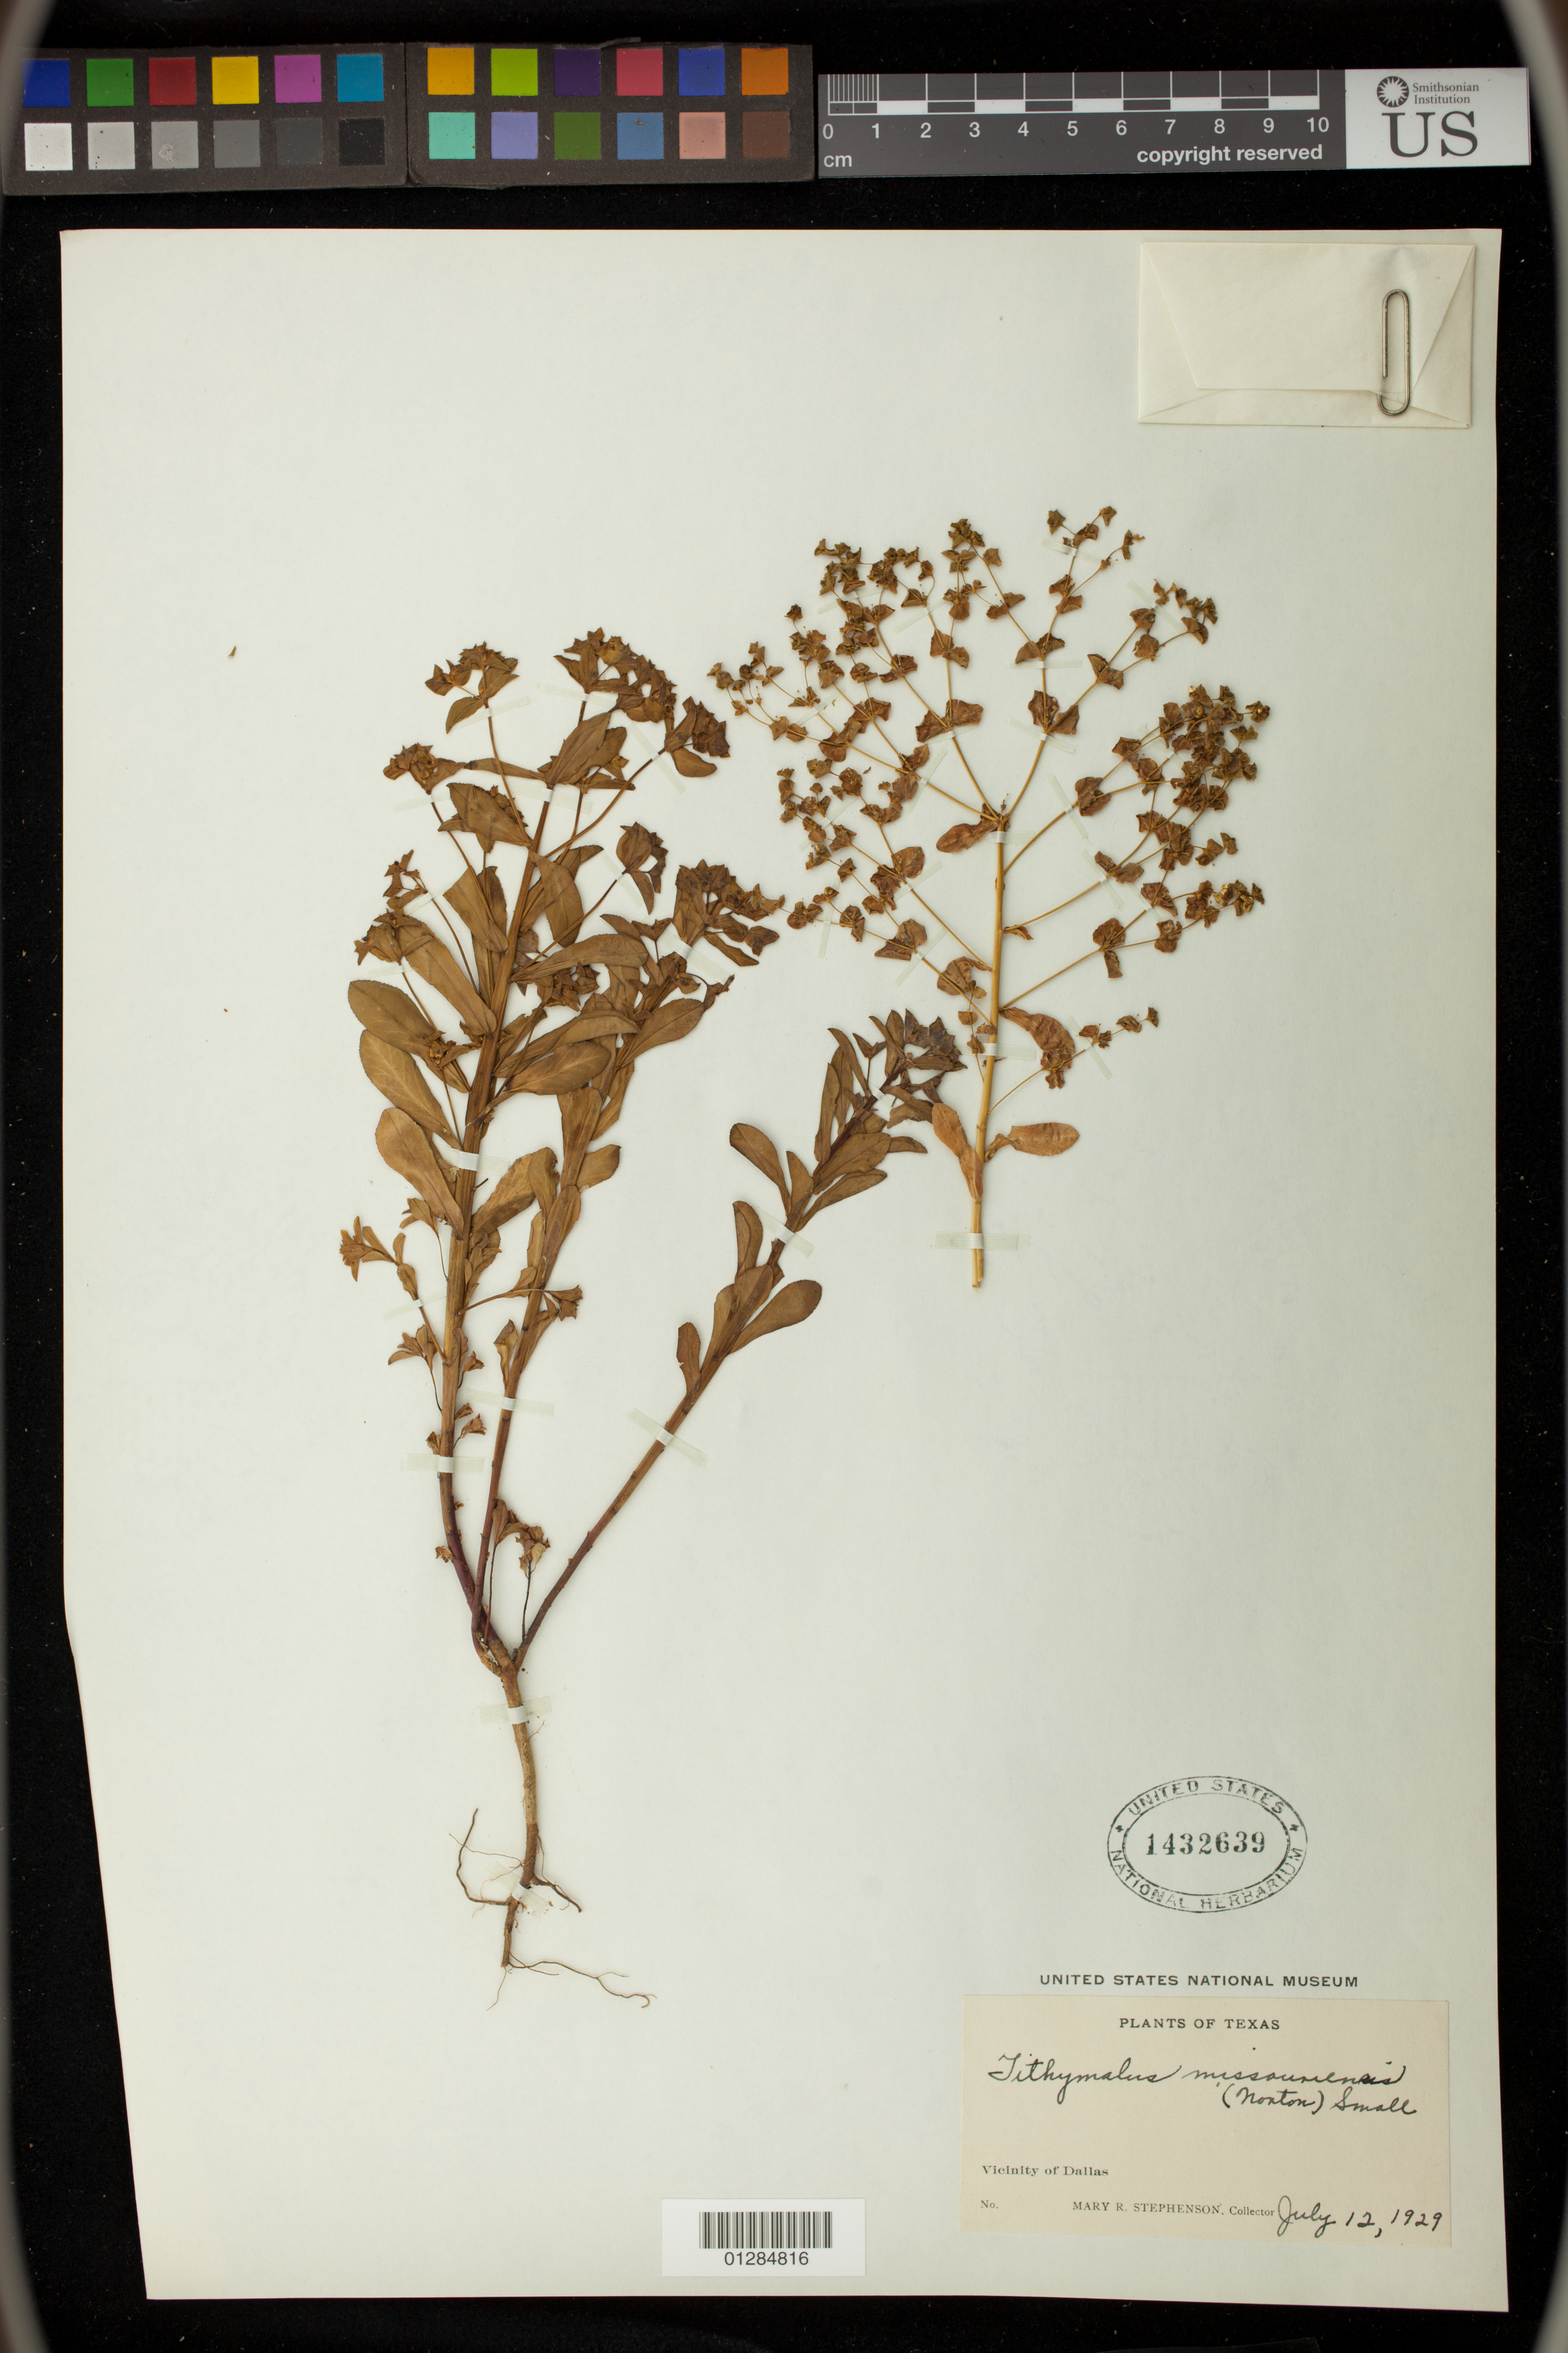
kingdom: Plantae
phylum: Tracheophyta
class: Magnoliopsida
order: Malpighiales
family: Euphorbiaceae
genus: Euphorbia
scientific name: Euphorbia spathulata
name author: Lam.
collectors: M. R. Stephenson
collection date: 1929-07-12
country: United States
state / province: Texas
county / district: Dallas County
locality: Dallas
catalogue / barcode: US 1432639